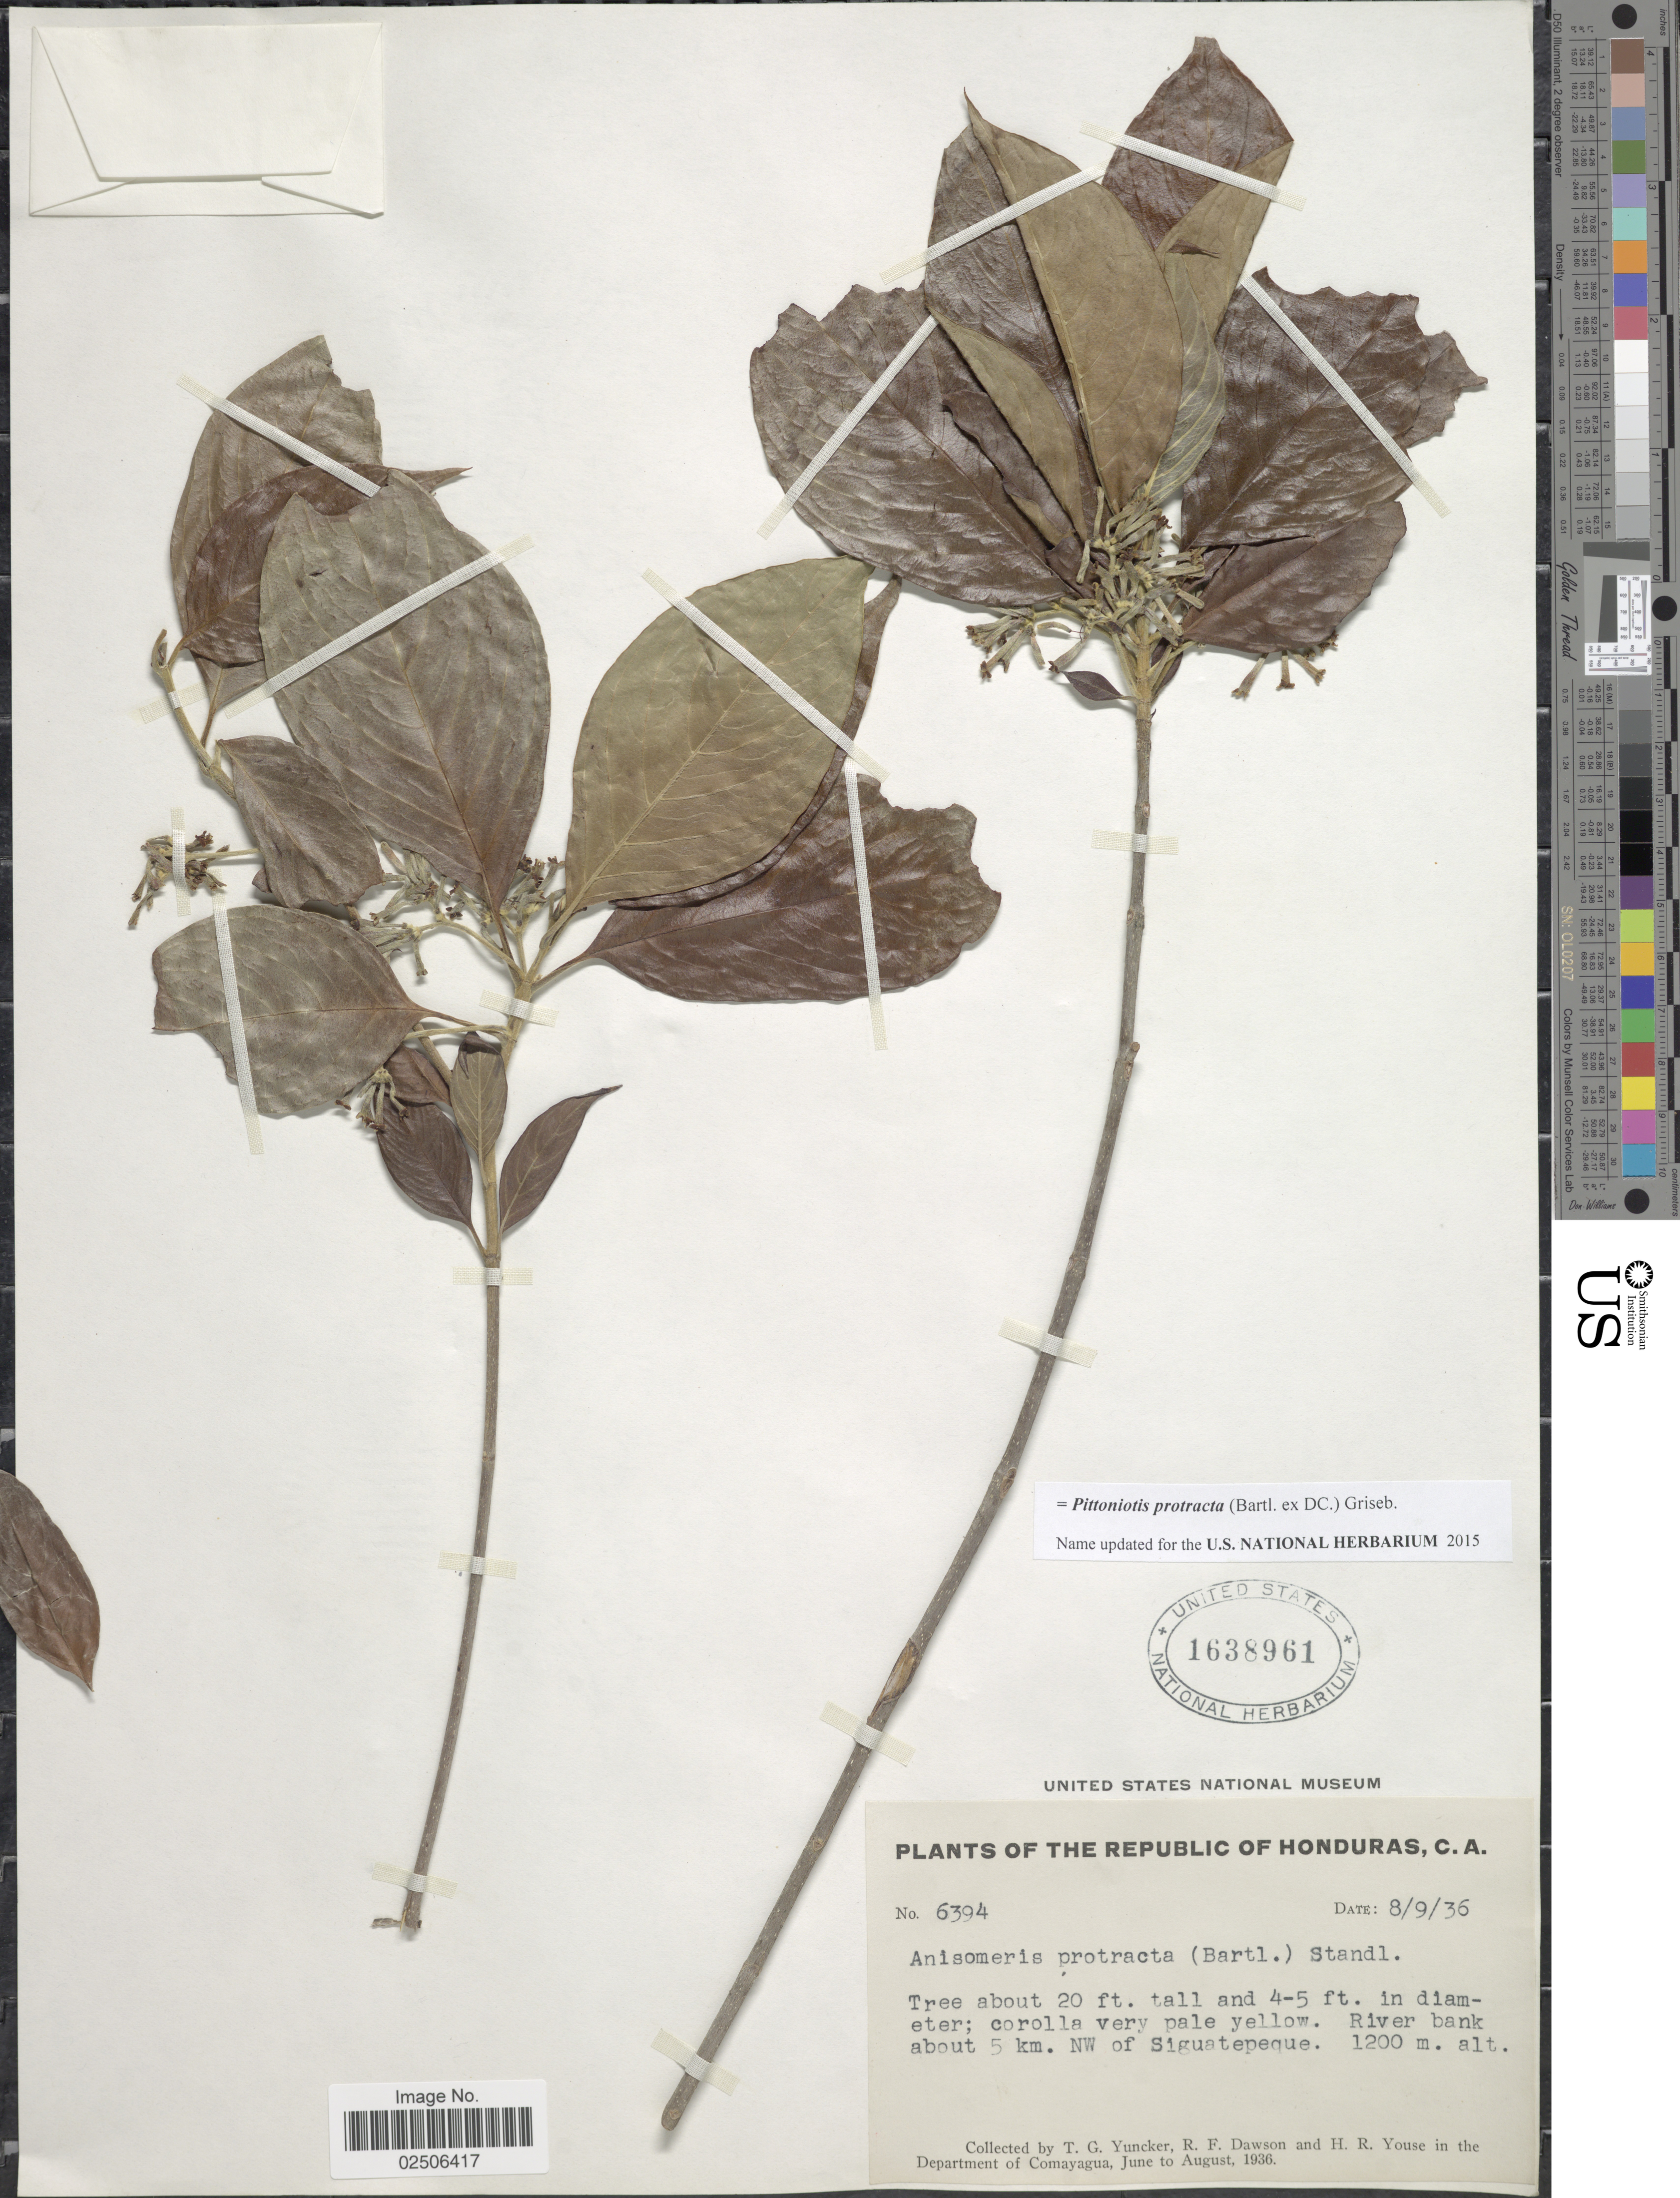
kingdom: Plantae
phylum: Tracheophyta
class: Magnoliopsida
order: Gentianales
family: Rubiaceae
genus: Pittoniotis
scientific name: Pittoniotis protracta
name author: (Bartl. ex DC.) Griseb.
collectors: T. G. Yuncker, R. F. Dawson & H. Youse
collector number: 6394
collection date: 1936-09-08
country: Honduras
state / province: Comayagua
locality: River bank about 5 km. NW of Siguatepeque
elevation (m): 1200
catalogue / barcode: US 1638961